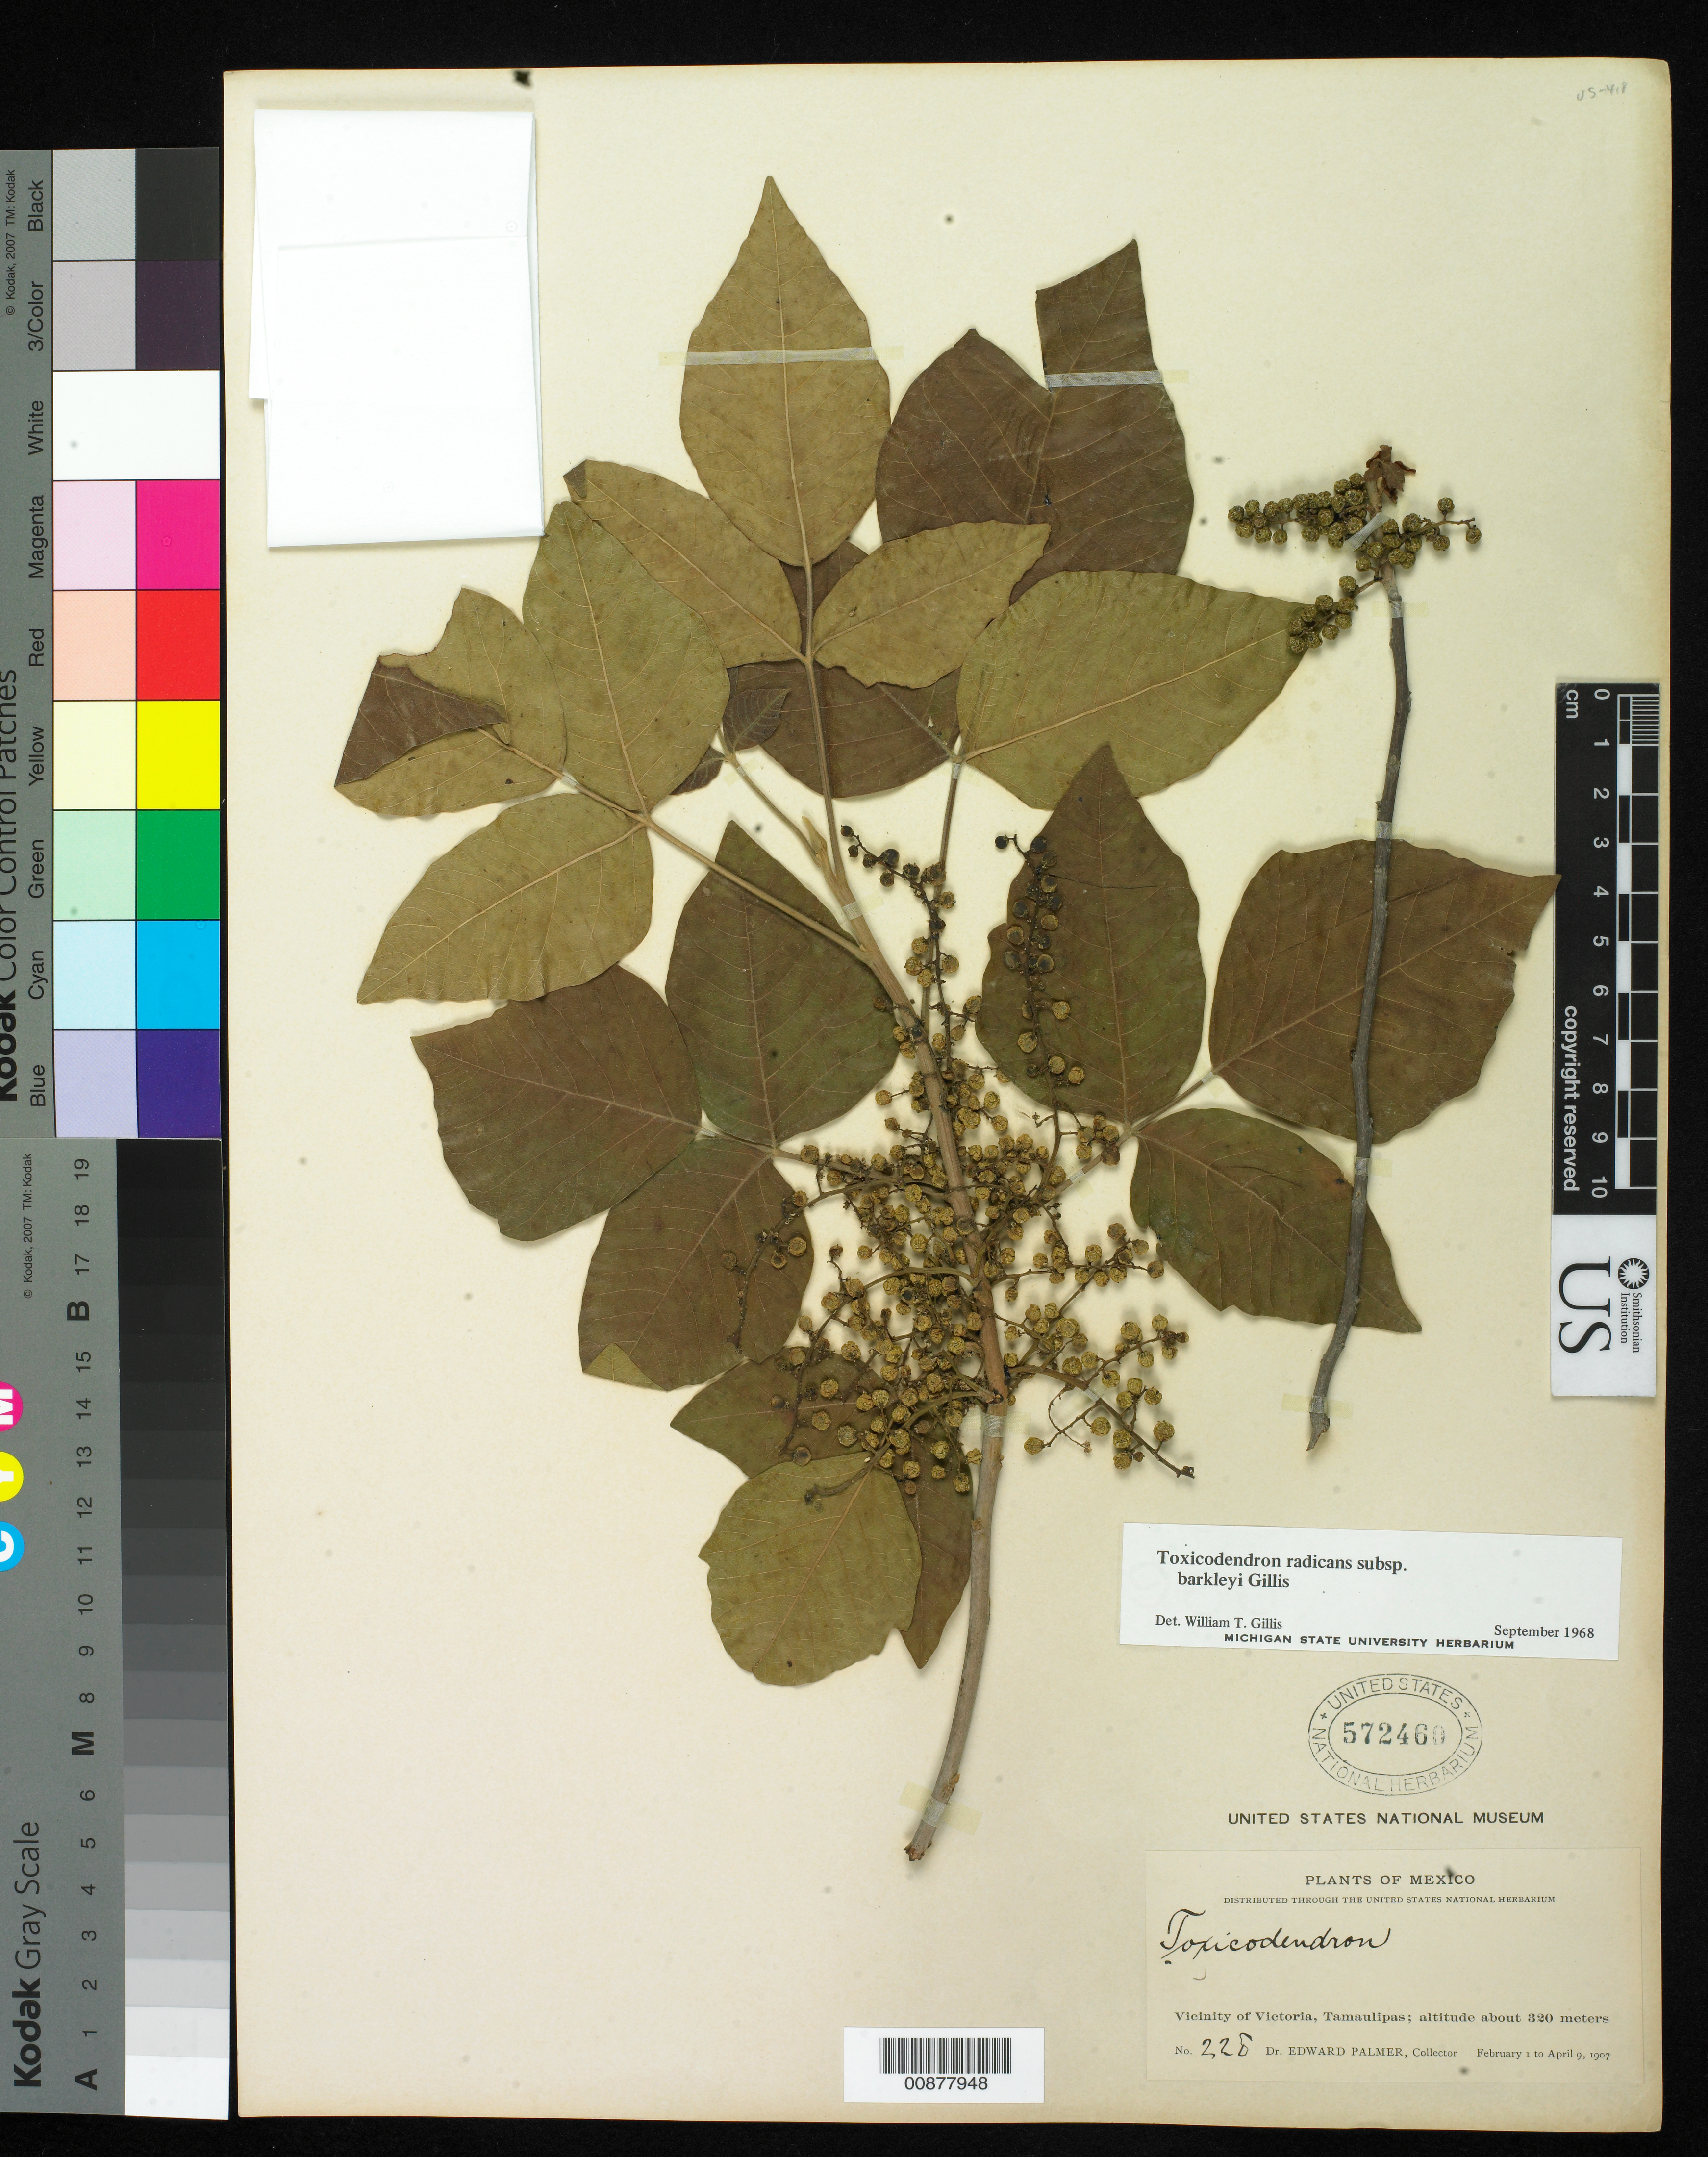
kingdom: Plantae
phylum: Tracheophyta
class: Magnoliopsida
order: Sapindales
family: Anacardiaceae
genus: Toxicodendron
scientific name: Toxicodendron radicans subsp. barkleyi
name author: Gillis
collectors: E. Palmer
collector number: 228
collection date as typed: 01 Feb 1907 to 09 Apr 1907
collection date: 1907-02-01/1907-04-09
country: Mexico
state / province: Tamaulipas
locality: Vicinity of Victoria.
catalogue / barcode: US 572460